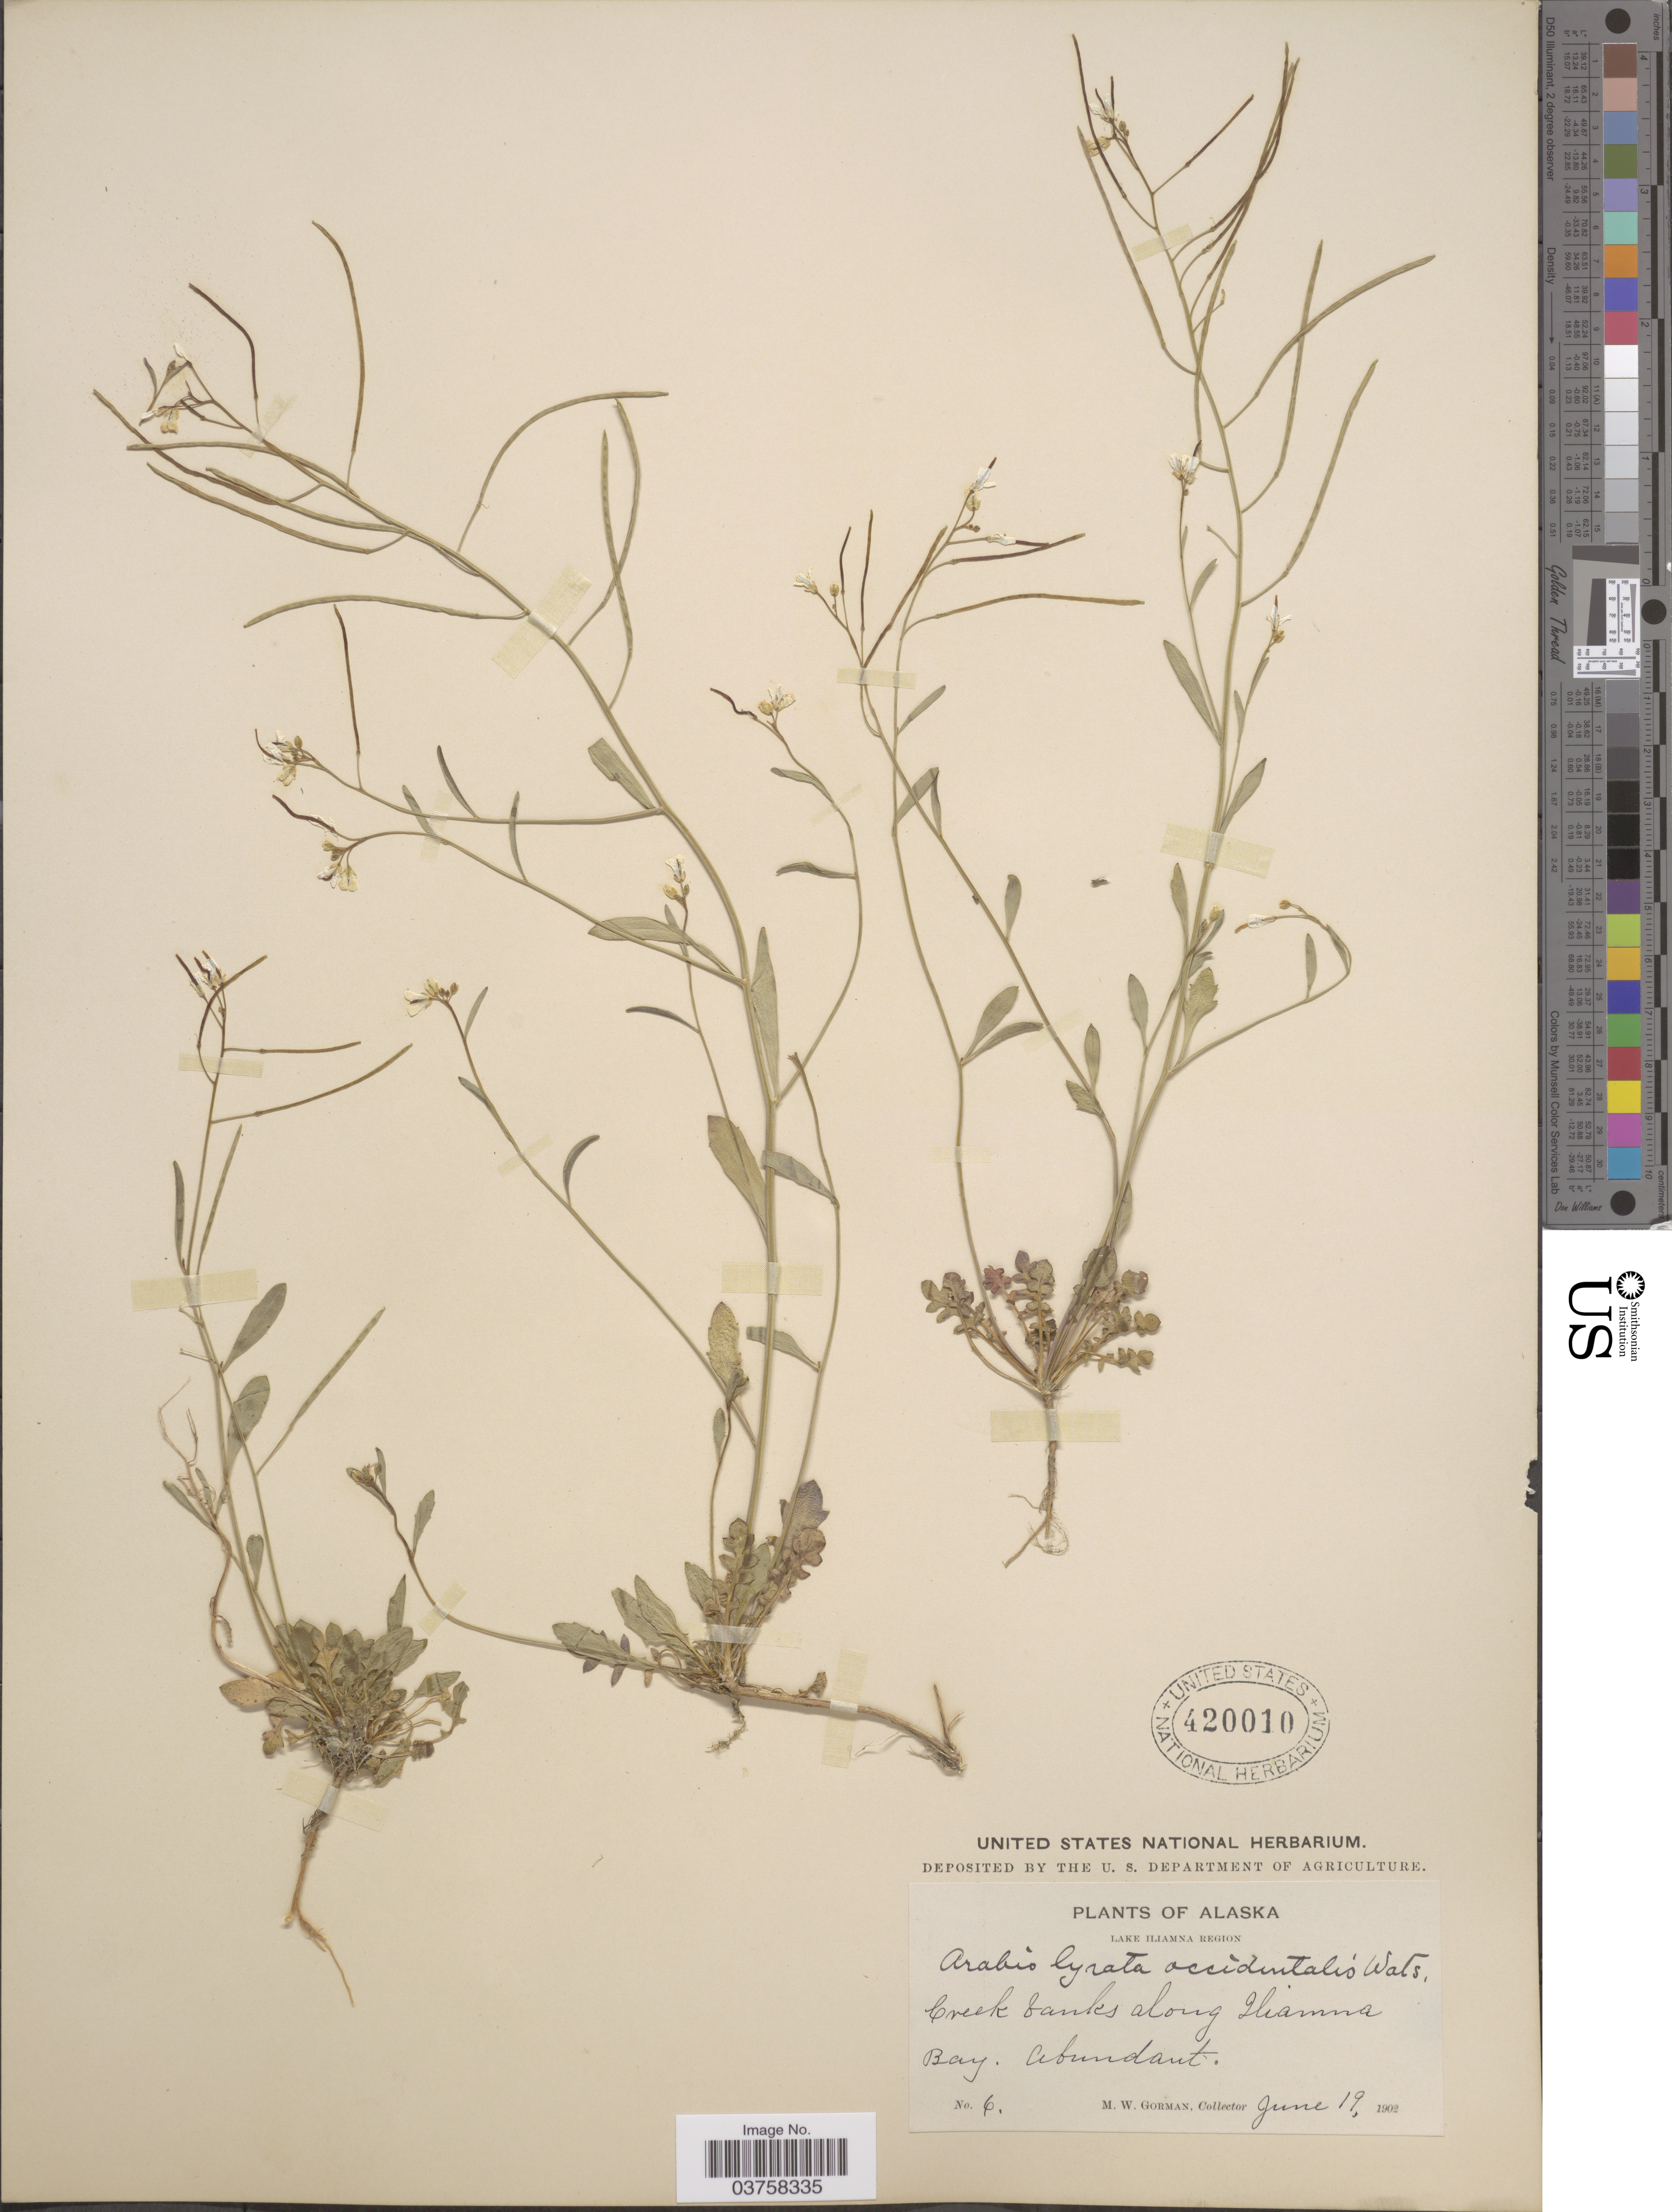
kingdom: Plantae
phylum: Tracheophyta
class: Magnoliopsida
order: Brassicales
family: Brassicaceae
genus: Arabidopsis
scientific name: Arabidopsis lyrata subsp. kamchatica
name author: (Fisch. ex DC.) O'Kane & Al-Shehbaz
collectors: M. W. Gorman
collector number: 6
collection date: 1902-06-19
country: United States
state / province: Alaska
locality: Lake Iliamna Region. Creek banks along Iliamna Bay.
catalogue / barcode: US 420010